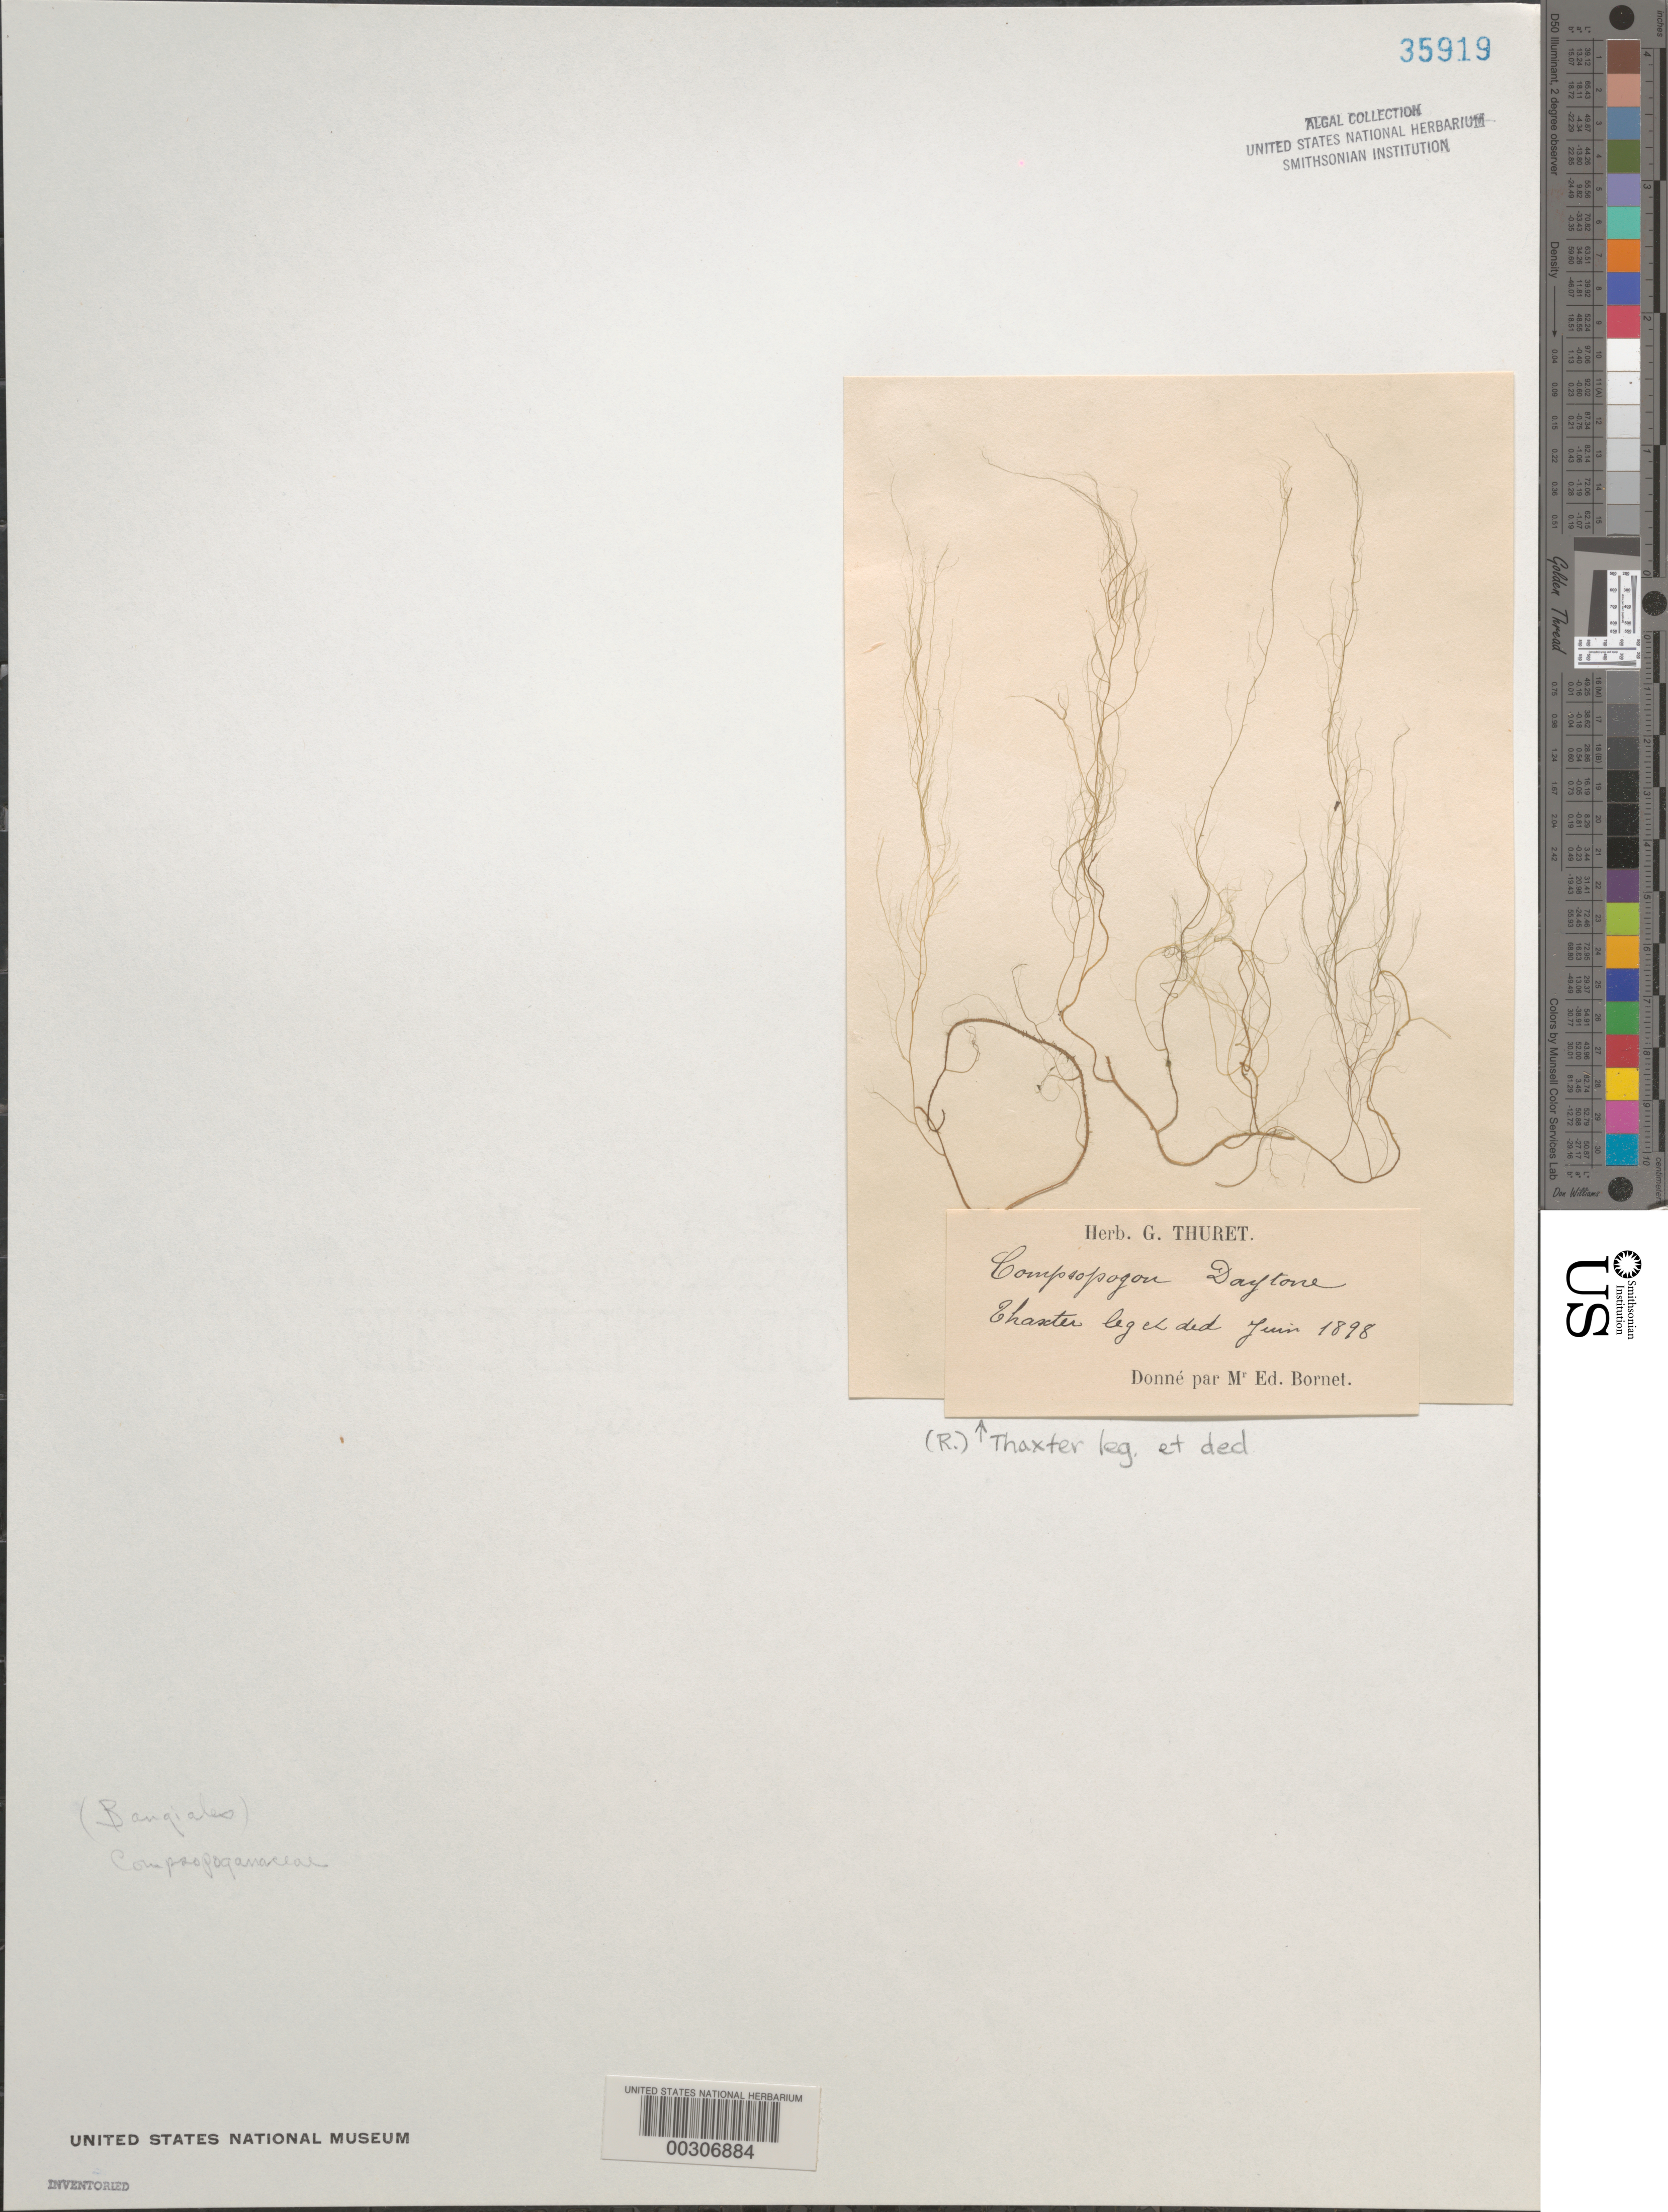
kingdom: Plantae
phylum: Rhodophyta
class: Compsopogonophyceae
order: Compsopogonales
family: Compsopogonaceae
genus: Compsopogon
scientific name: Compsopogon daytone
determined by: Thaxter, R.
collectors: R. Thaxter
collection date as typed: Jun 1898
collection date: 1898-06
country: United States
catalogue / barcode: US 35919